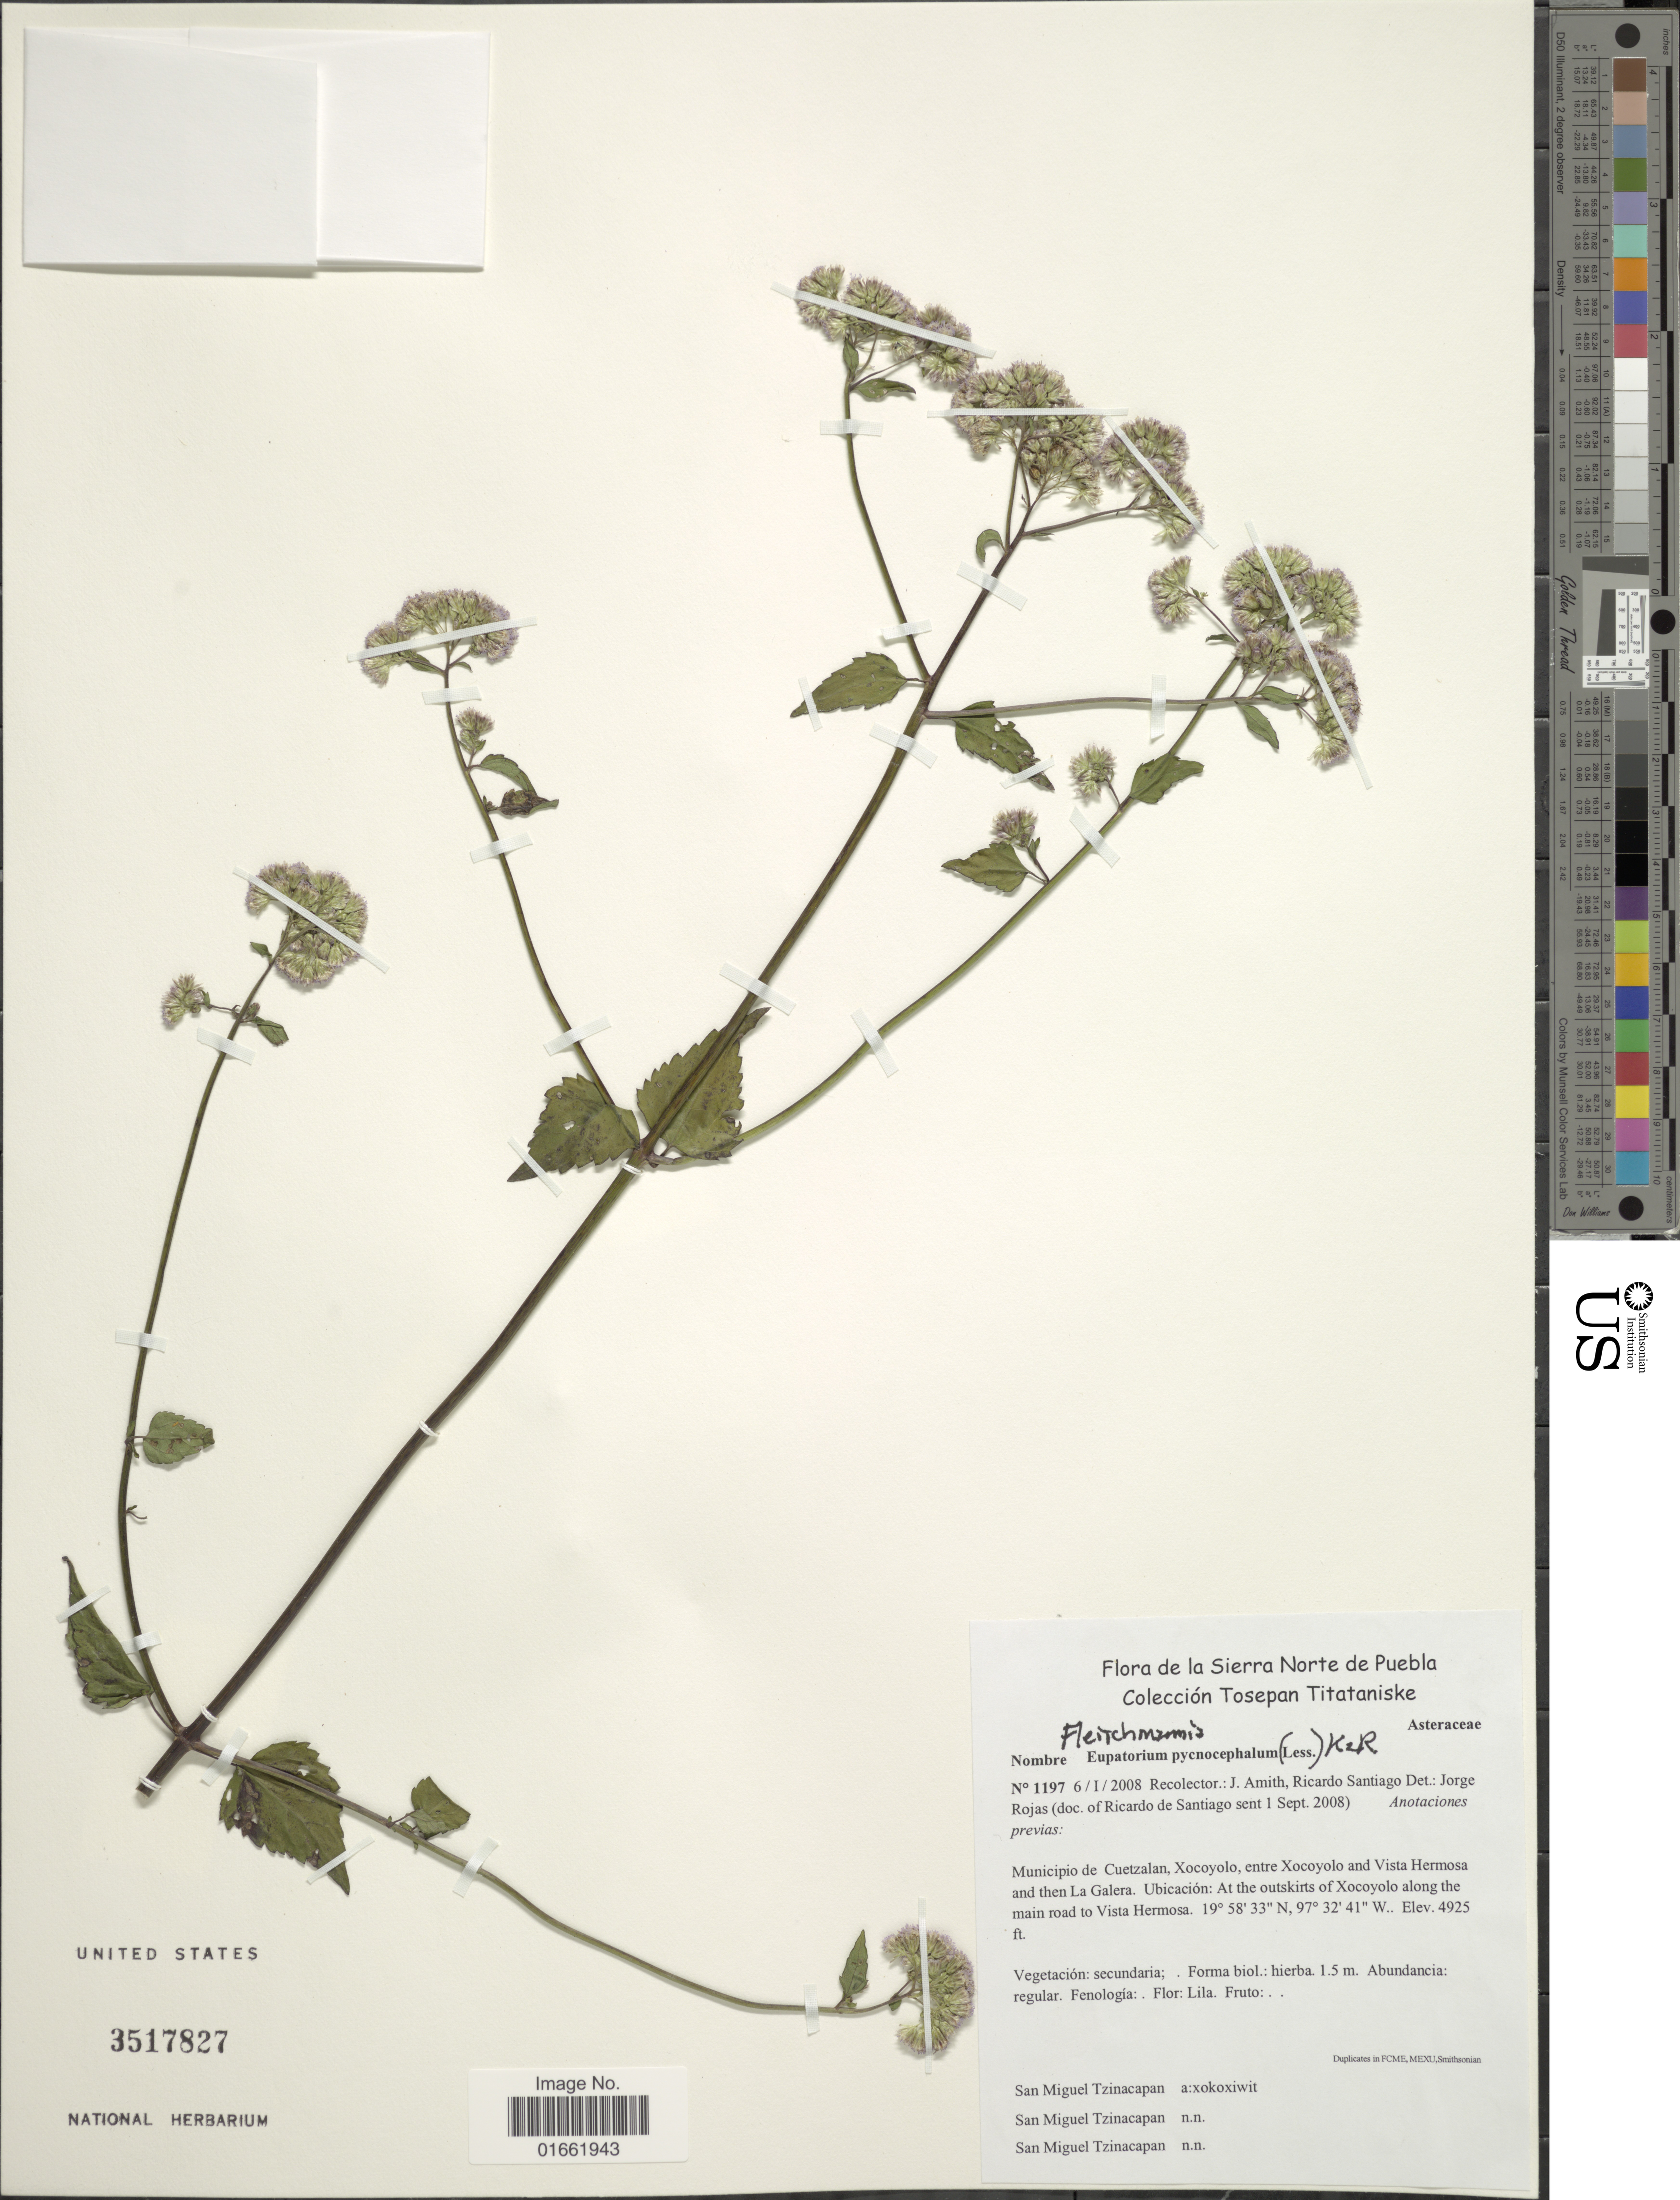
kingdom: Plantae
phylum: Tracheophyta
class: Magnoliopsida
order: Asterales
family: Asteraceae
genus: Fleischmannia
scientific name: Fleischmannia pycnocephala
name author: (Less.) R.M. King & H. Rob.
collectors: J. D. Amith & R. Santiago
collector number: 1197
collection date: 2008-01-06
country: Mexico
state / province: Puebla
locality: Sierra Norte de Puebla. Colección Tosepan Titataniske. Municipio de Cuetzalan, Xocoyolo, entre Xocoyolo and Vista Hermosa and the La Galera. Ubicación: At the outskirts of Xocoyolo along the main road to Vista Hermosa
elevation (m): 1501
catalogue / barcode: US 3517827